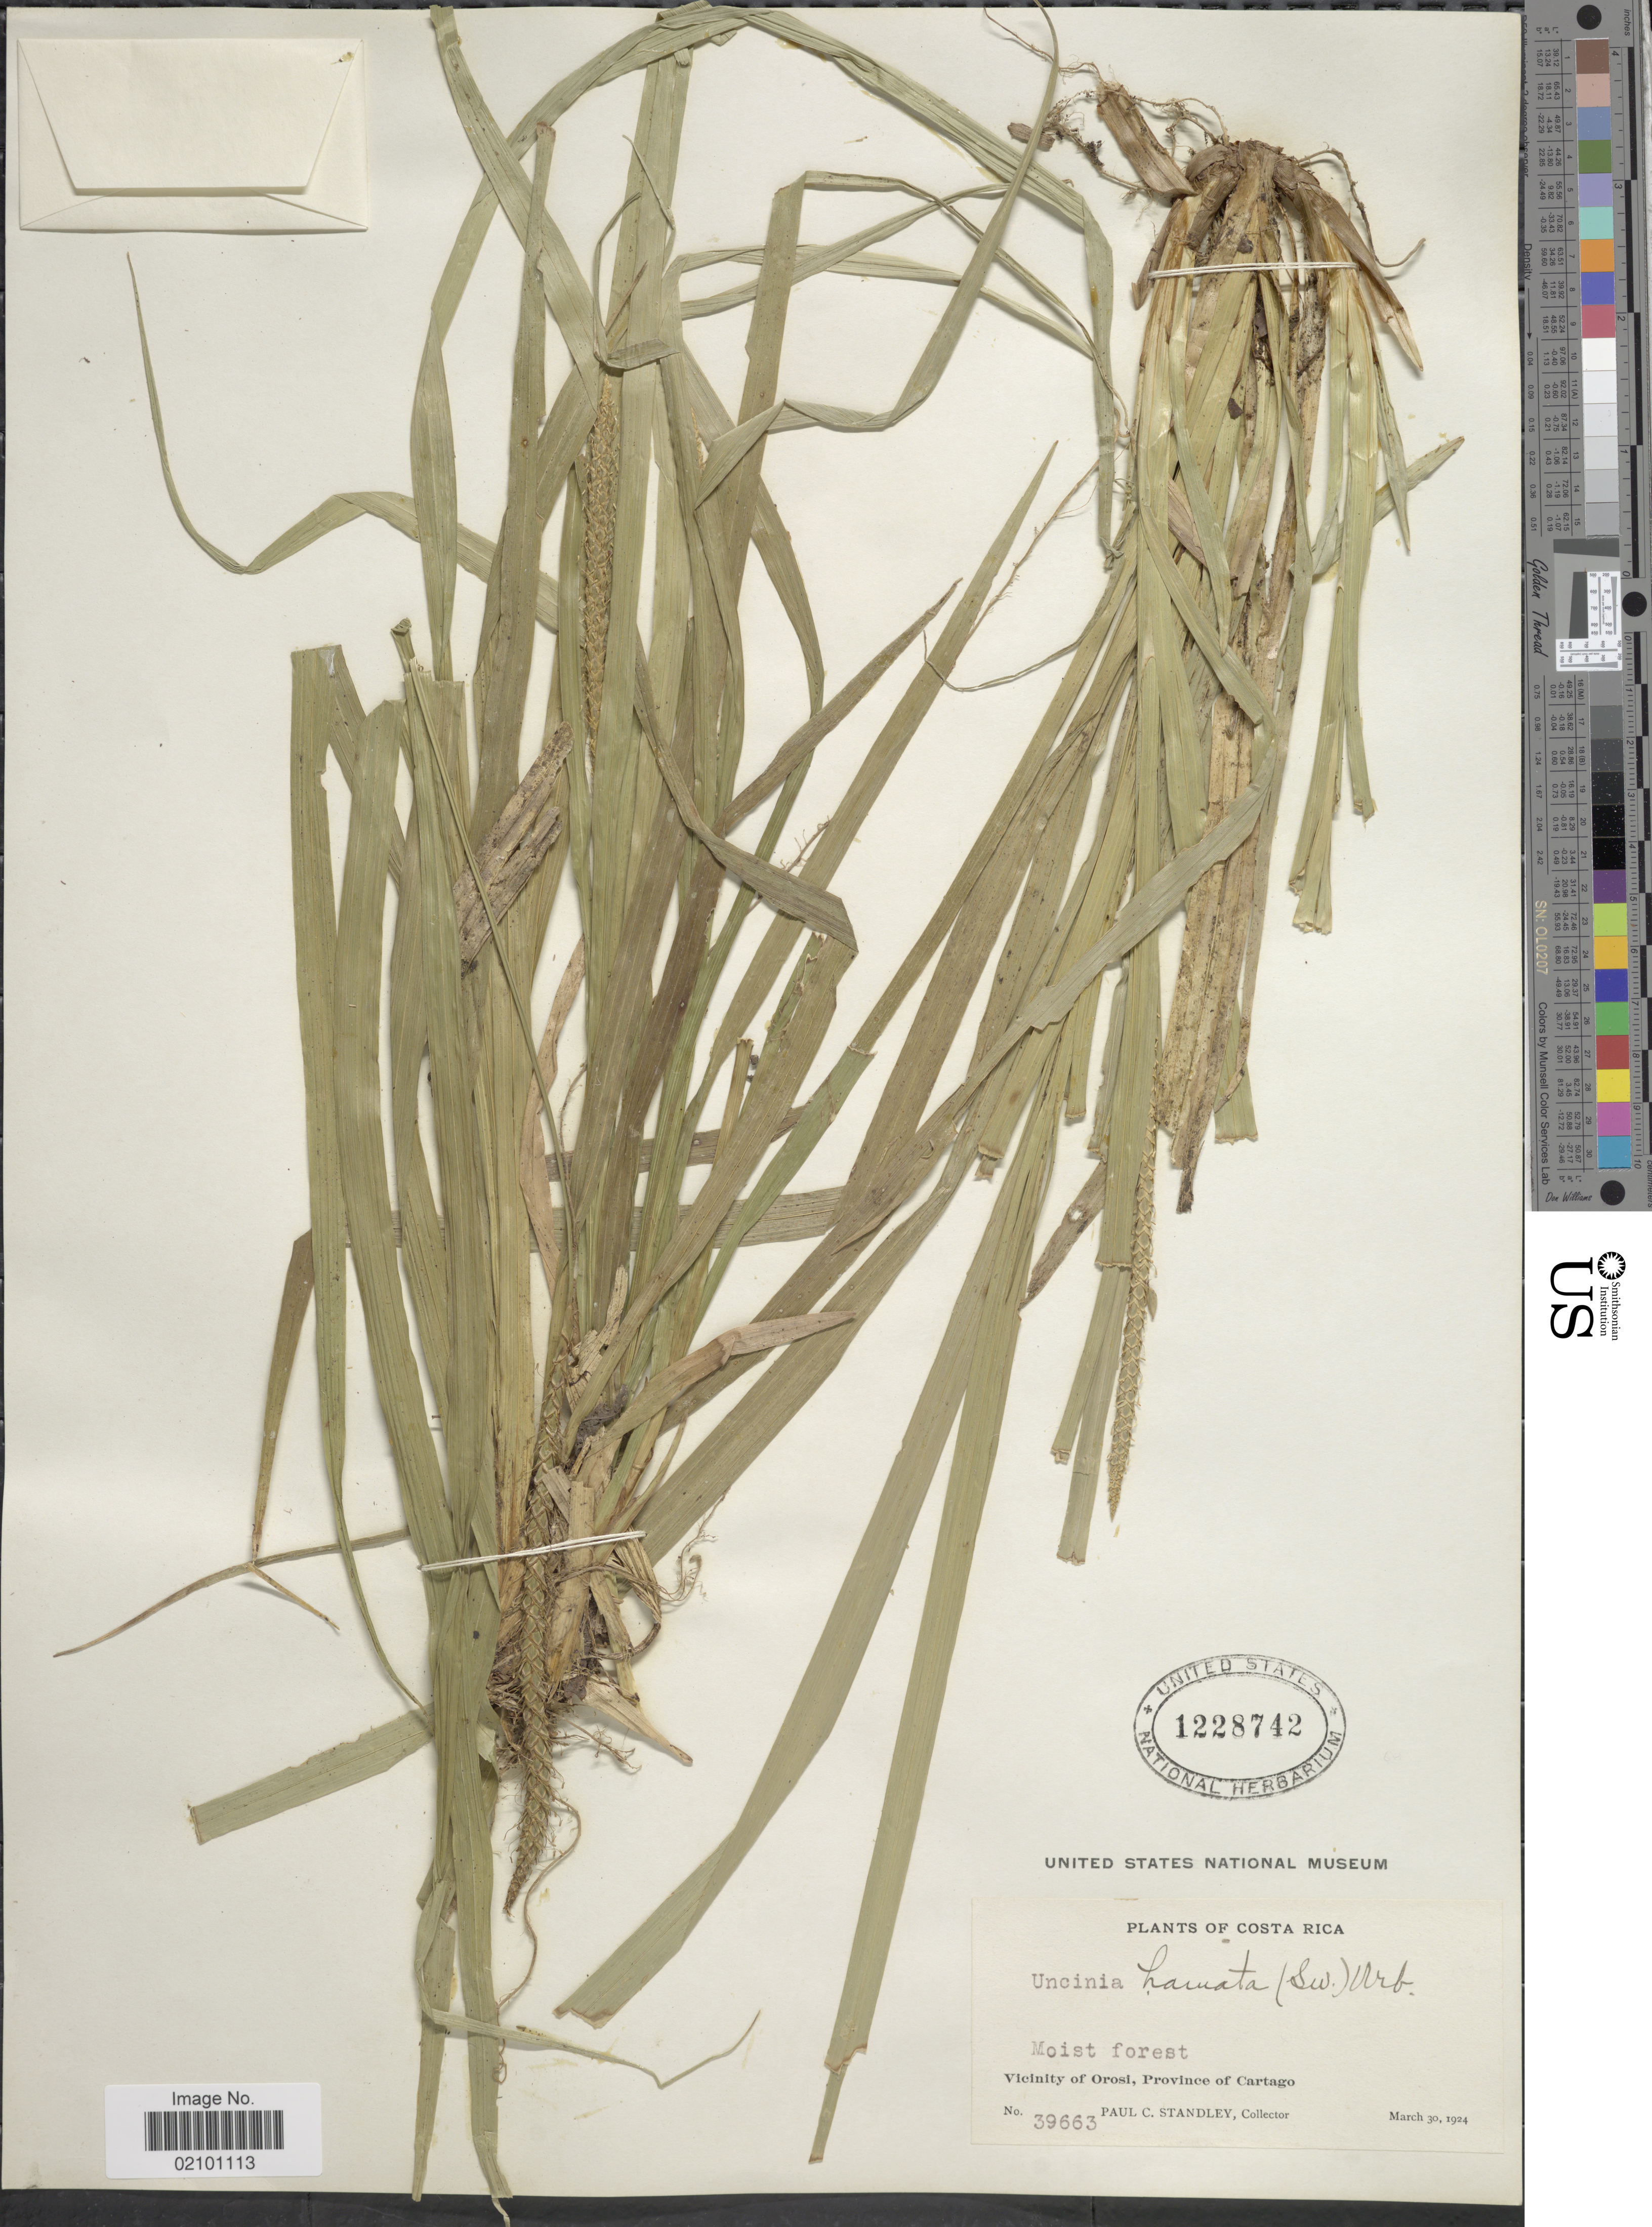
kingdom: Plantae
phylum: Tracheophyta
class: Liliopsida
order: Poales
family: Cyperaceae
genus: Carex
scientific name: Carex hamata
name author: Sw.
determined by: Jimnéz-Mejias, Pedro, (UPOS), Universidad Pablo de Olavide (SPAIN)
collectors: P. C. Standley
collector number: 39663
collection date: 1924-03-30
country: Costa Rica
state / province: Cartago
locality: Vicinity of Orosi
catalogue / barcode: US 1228742